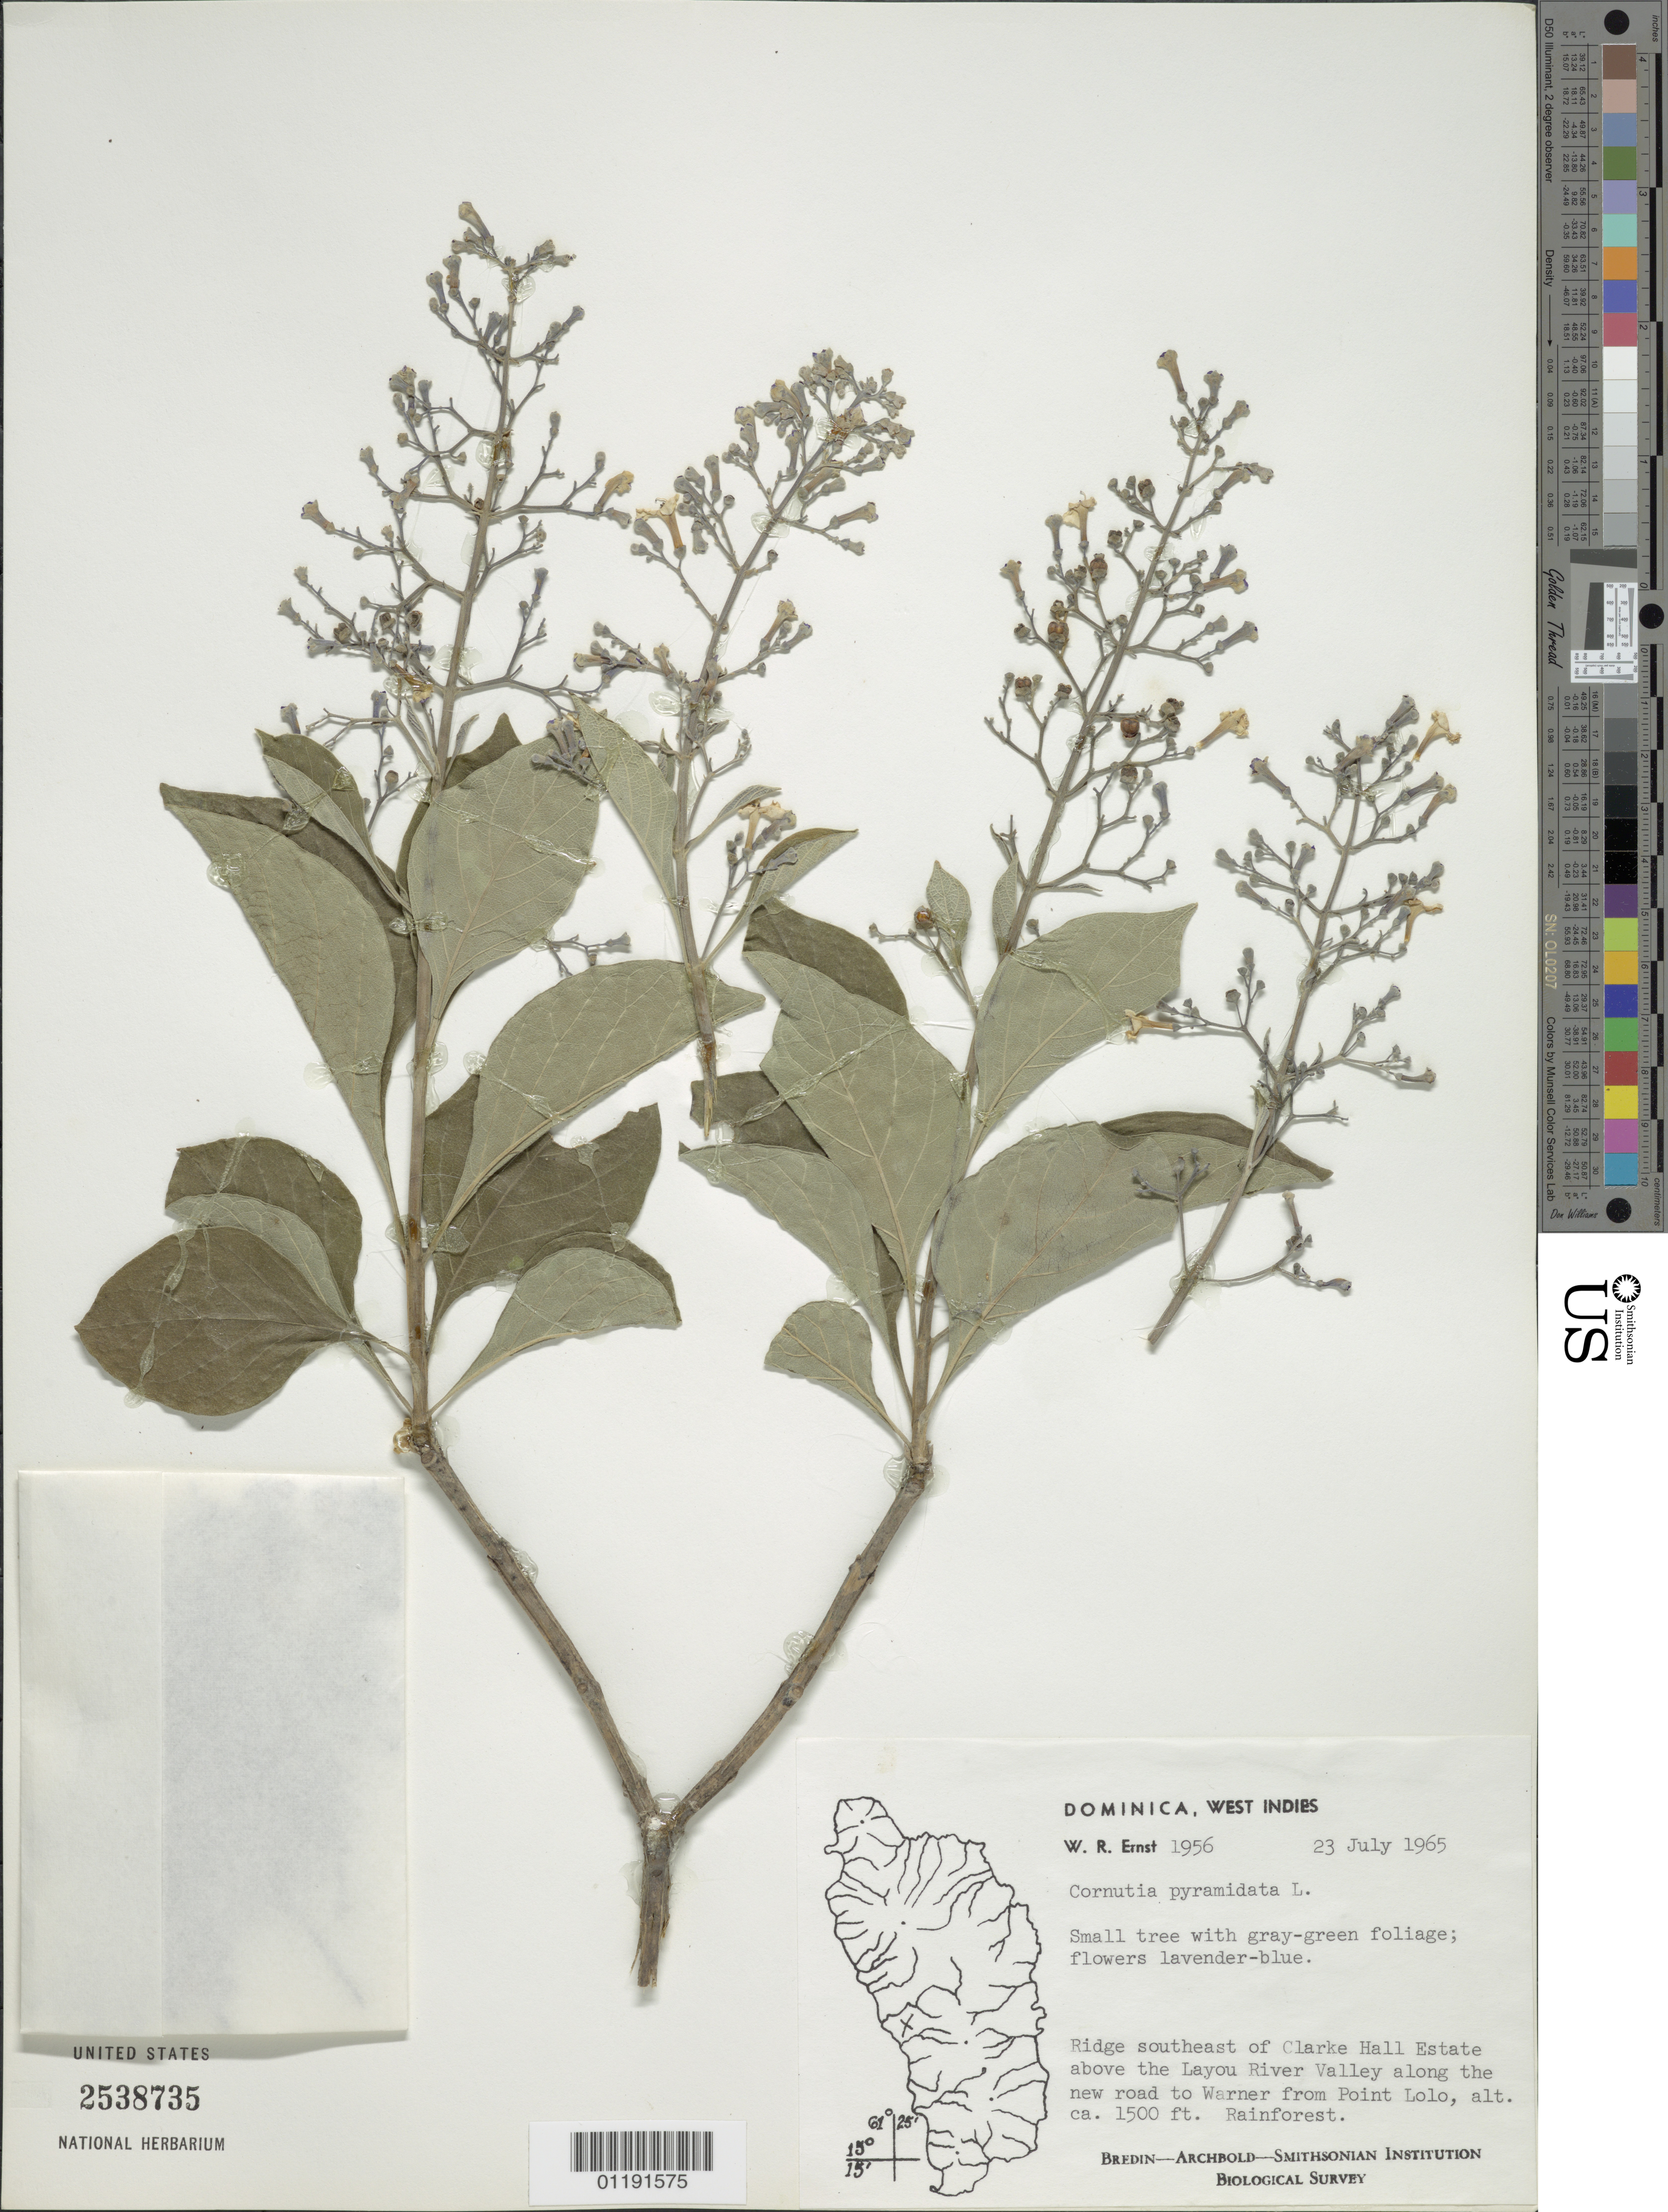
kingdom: Plantae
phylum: Tracheophyta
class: Magnoliopsida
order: Lamiales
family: Lamiaceae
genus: Cornutia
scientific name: Cornutia pyramidata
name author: L.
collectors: W. R. Ernst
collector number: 1956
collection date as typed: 23 Jul 1965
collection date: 1965-07-23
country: Dominica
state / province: St. Joseph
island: Dominica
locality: Ridge southeast of Clarke Hall Estate above the Layou River Valley along the New Road to Warner from Point Lolo. Rainforest.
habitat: Rainforest, ridge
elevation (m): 457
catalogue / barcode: US 2538735